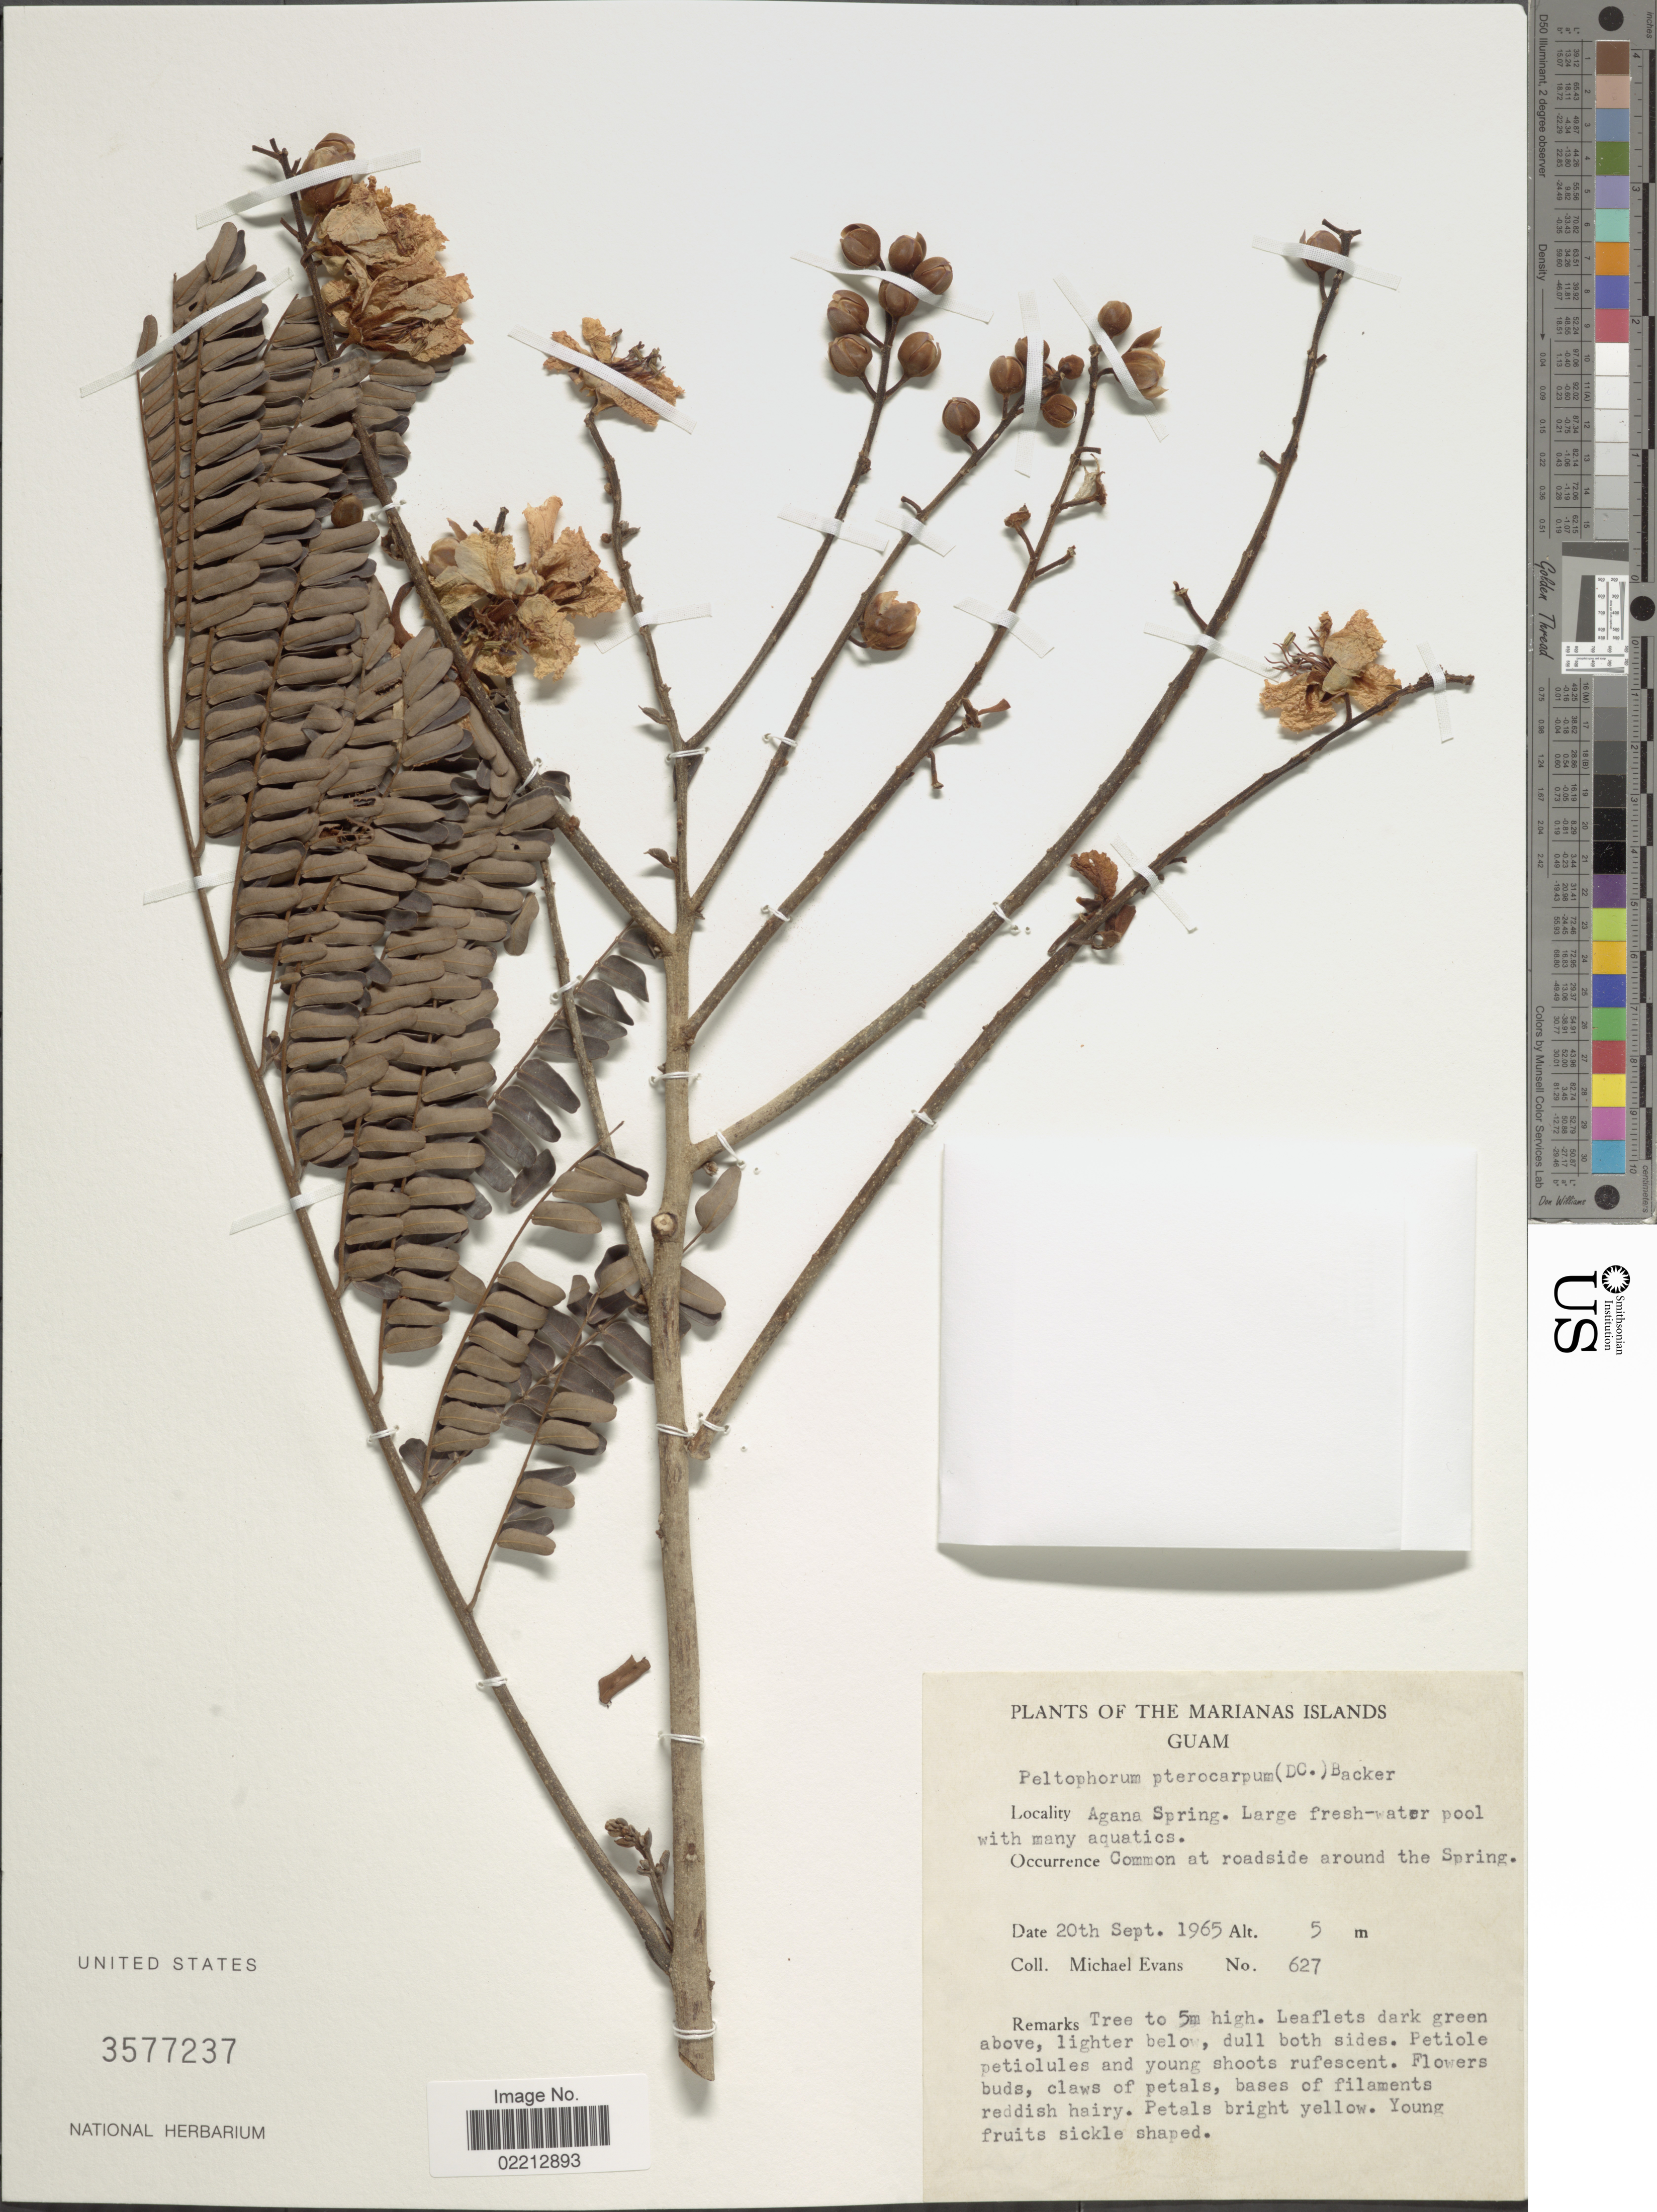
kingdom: Plantae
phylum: Tracheophyta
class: Magnoliopsida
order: Fabales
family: Fabaceae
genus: Peltophorum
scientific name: Peltophorum pterocarpum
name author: (DC.) Backer ex K. Heyne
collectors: M. Evans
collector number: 627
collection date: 1965-09-20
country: Guam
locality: The Marianas Islands, Agana Spring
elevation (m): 5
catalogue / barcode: US 3577237